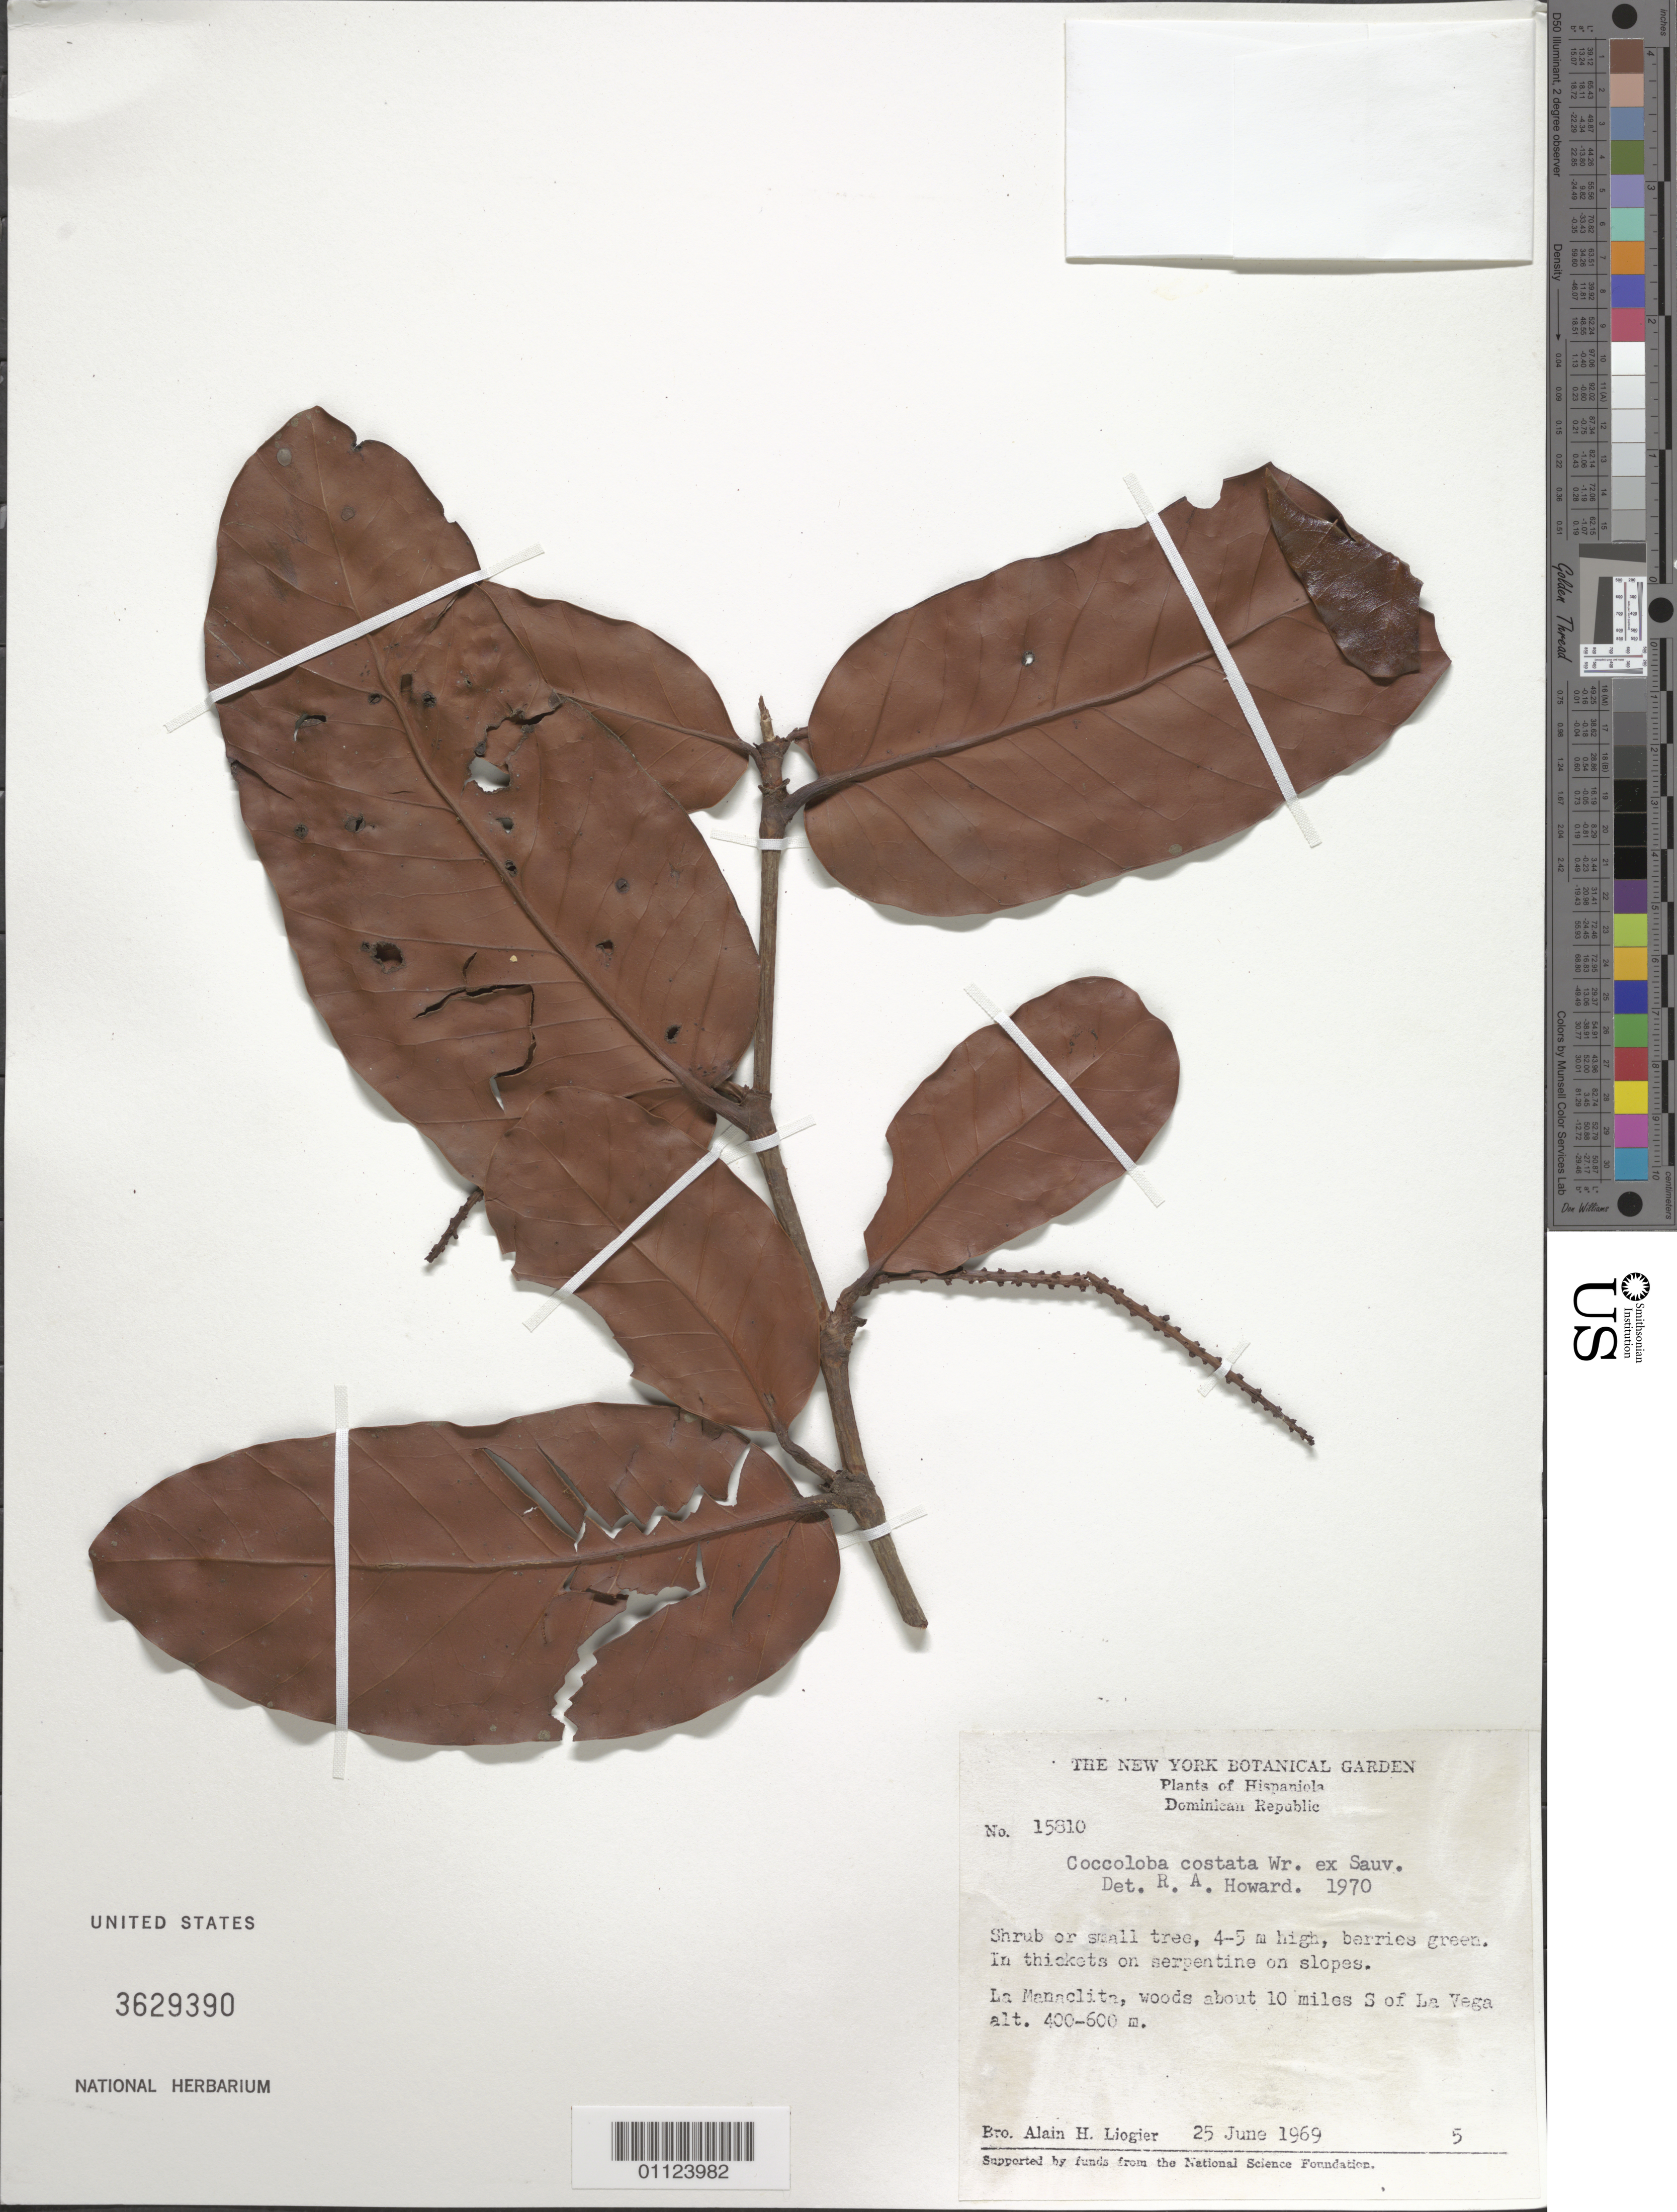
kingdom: Plantae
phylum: Tracheophyta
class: Magnoliopsida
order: Caryophyllales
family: Polygonaceae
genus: Coccoloba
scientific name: Coccoloba costata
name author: C. Wright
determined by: Howard, R. A.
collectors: A. H. Liogier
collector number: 15810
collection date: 1969-06-25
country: Dominican Republic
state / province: La Vega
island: Hispaniola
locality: La Manaclita, about 10 miles S of La Vega.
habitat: In thickets on serpentine on slopes.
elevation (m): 400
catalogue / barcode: US 3629390